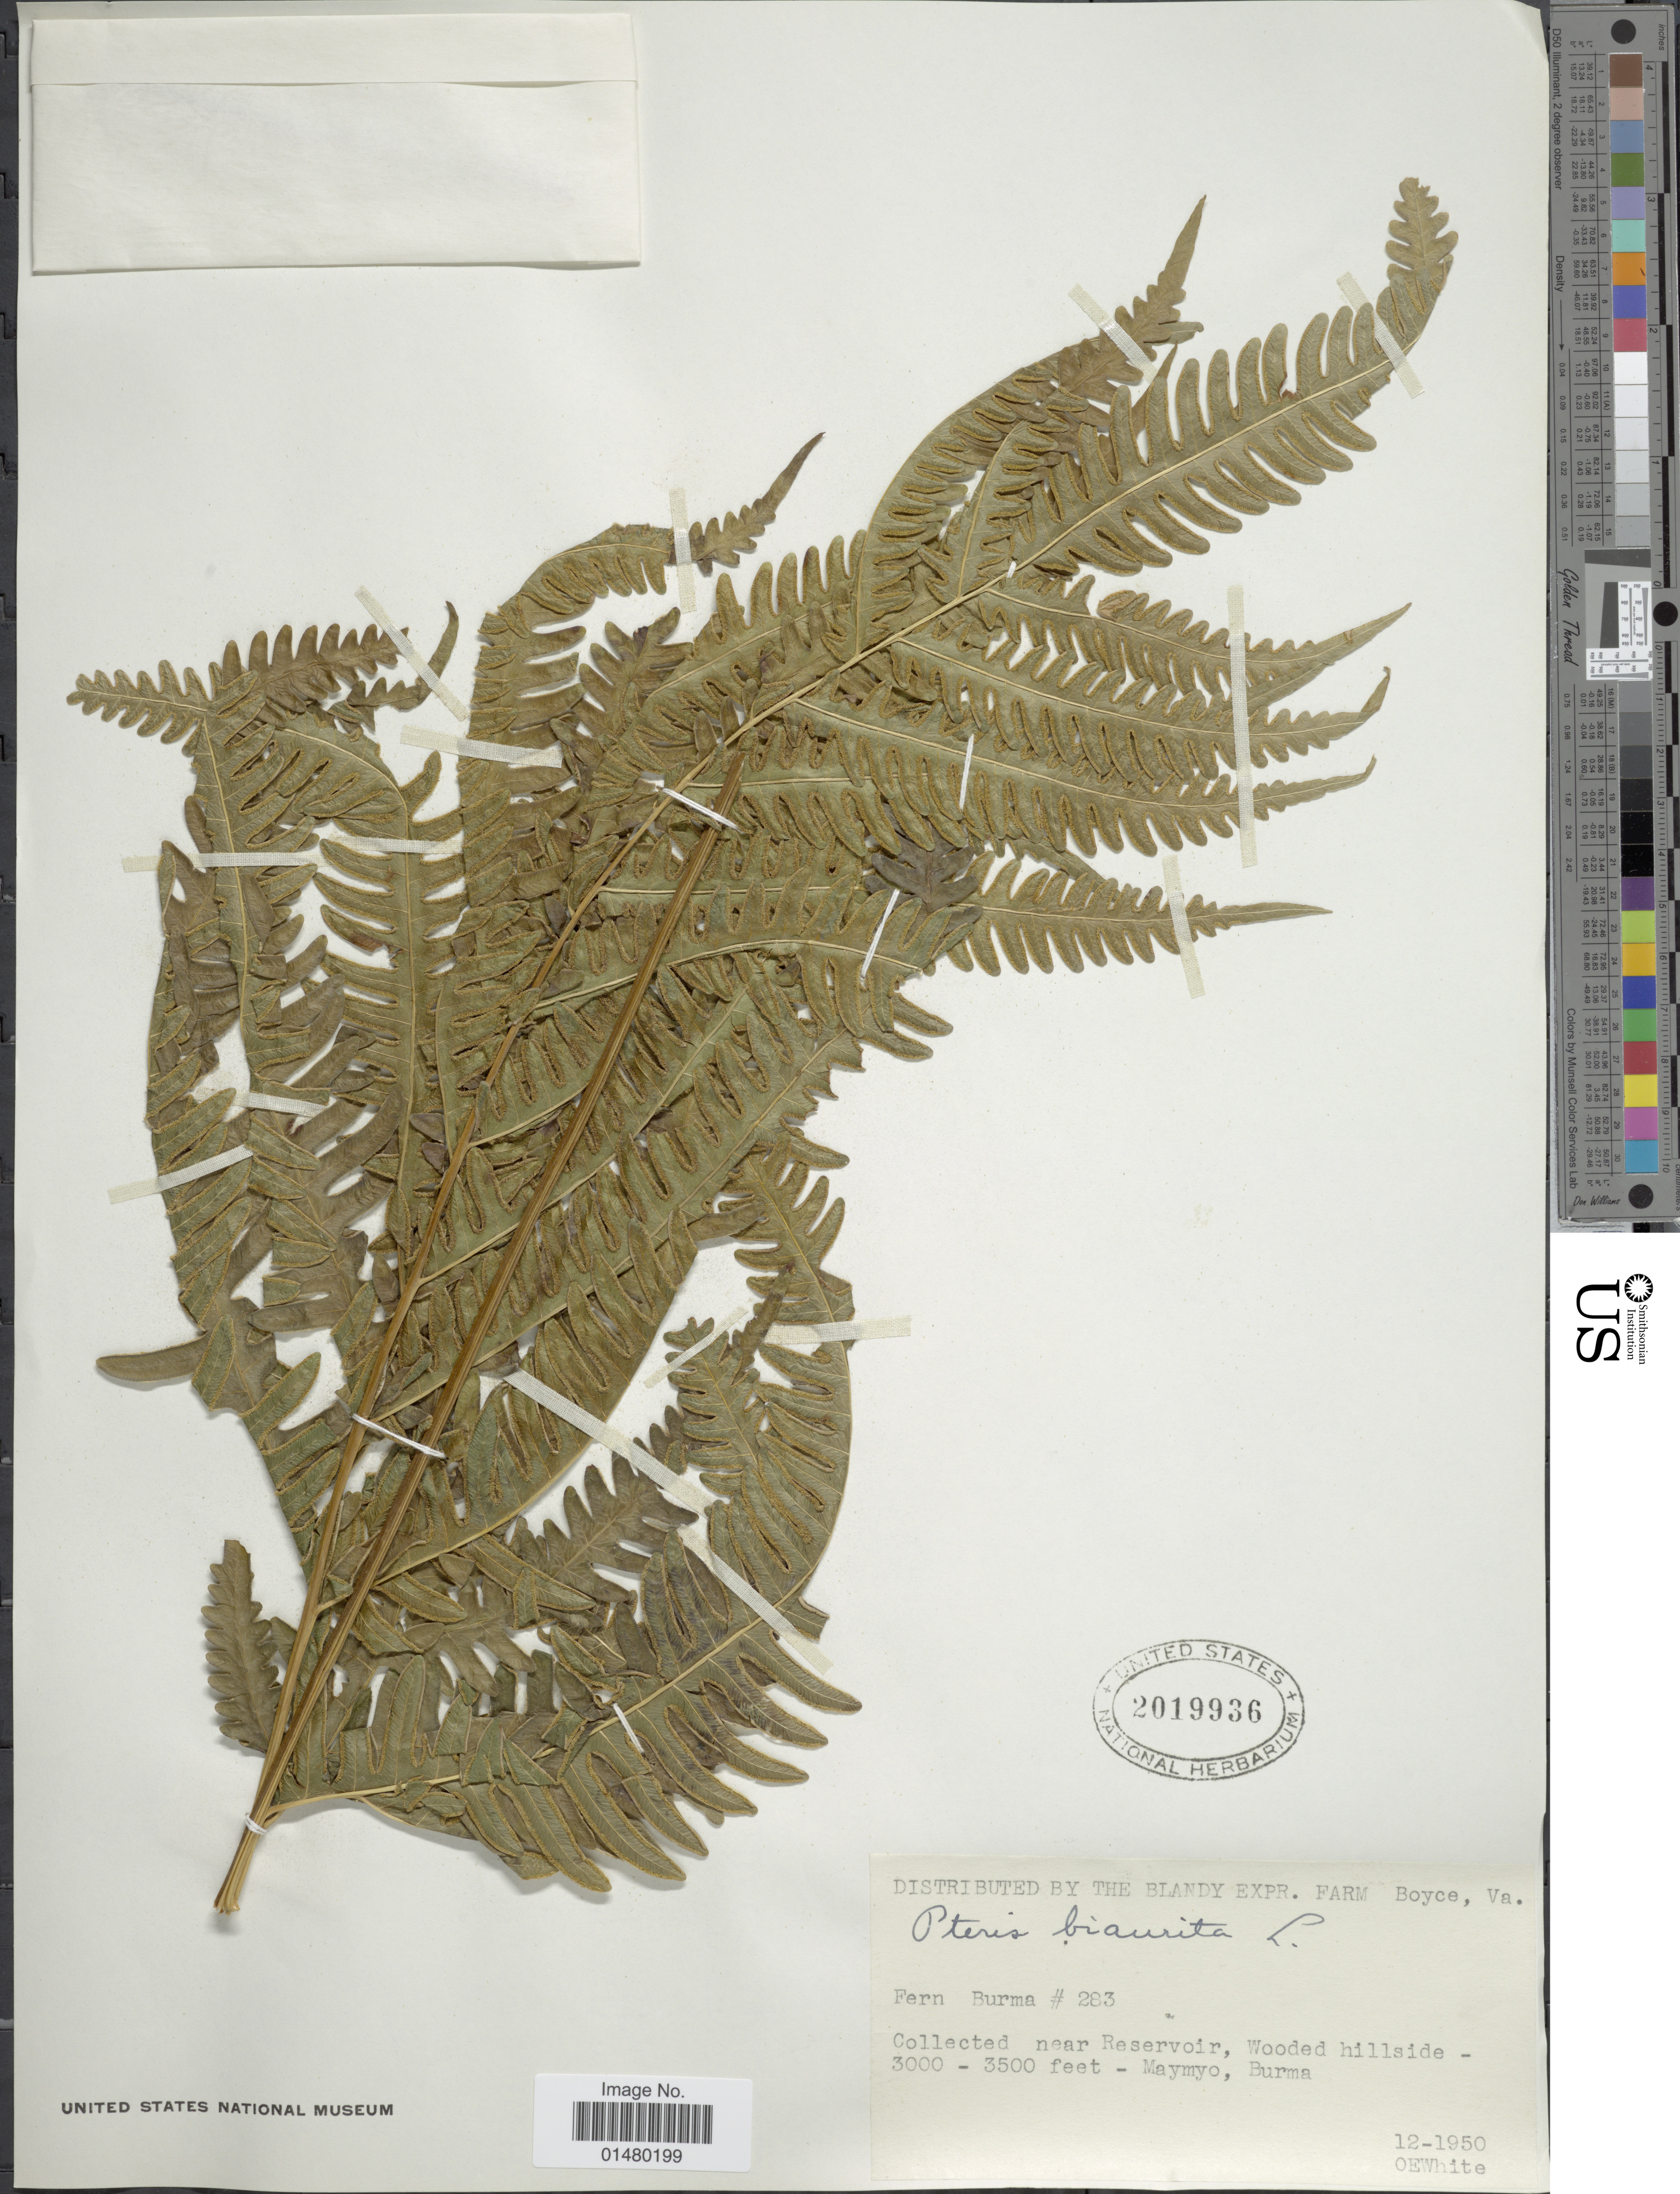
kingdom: Plantae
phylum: Tracheophyta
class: Polypodiopsida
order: Polypodiales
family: Pteridaceae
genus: Pteris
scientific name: Pteris biaurita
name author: L.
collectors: O. E. White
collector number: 283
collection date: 1950-12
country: Myanmar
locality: Burma, Collected near Reservoir, Wooded hillside, Maymyo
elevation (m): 914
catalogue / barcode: US 2019936